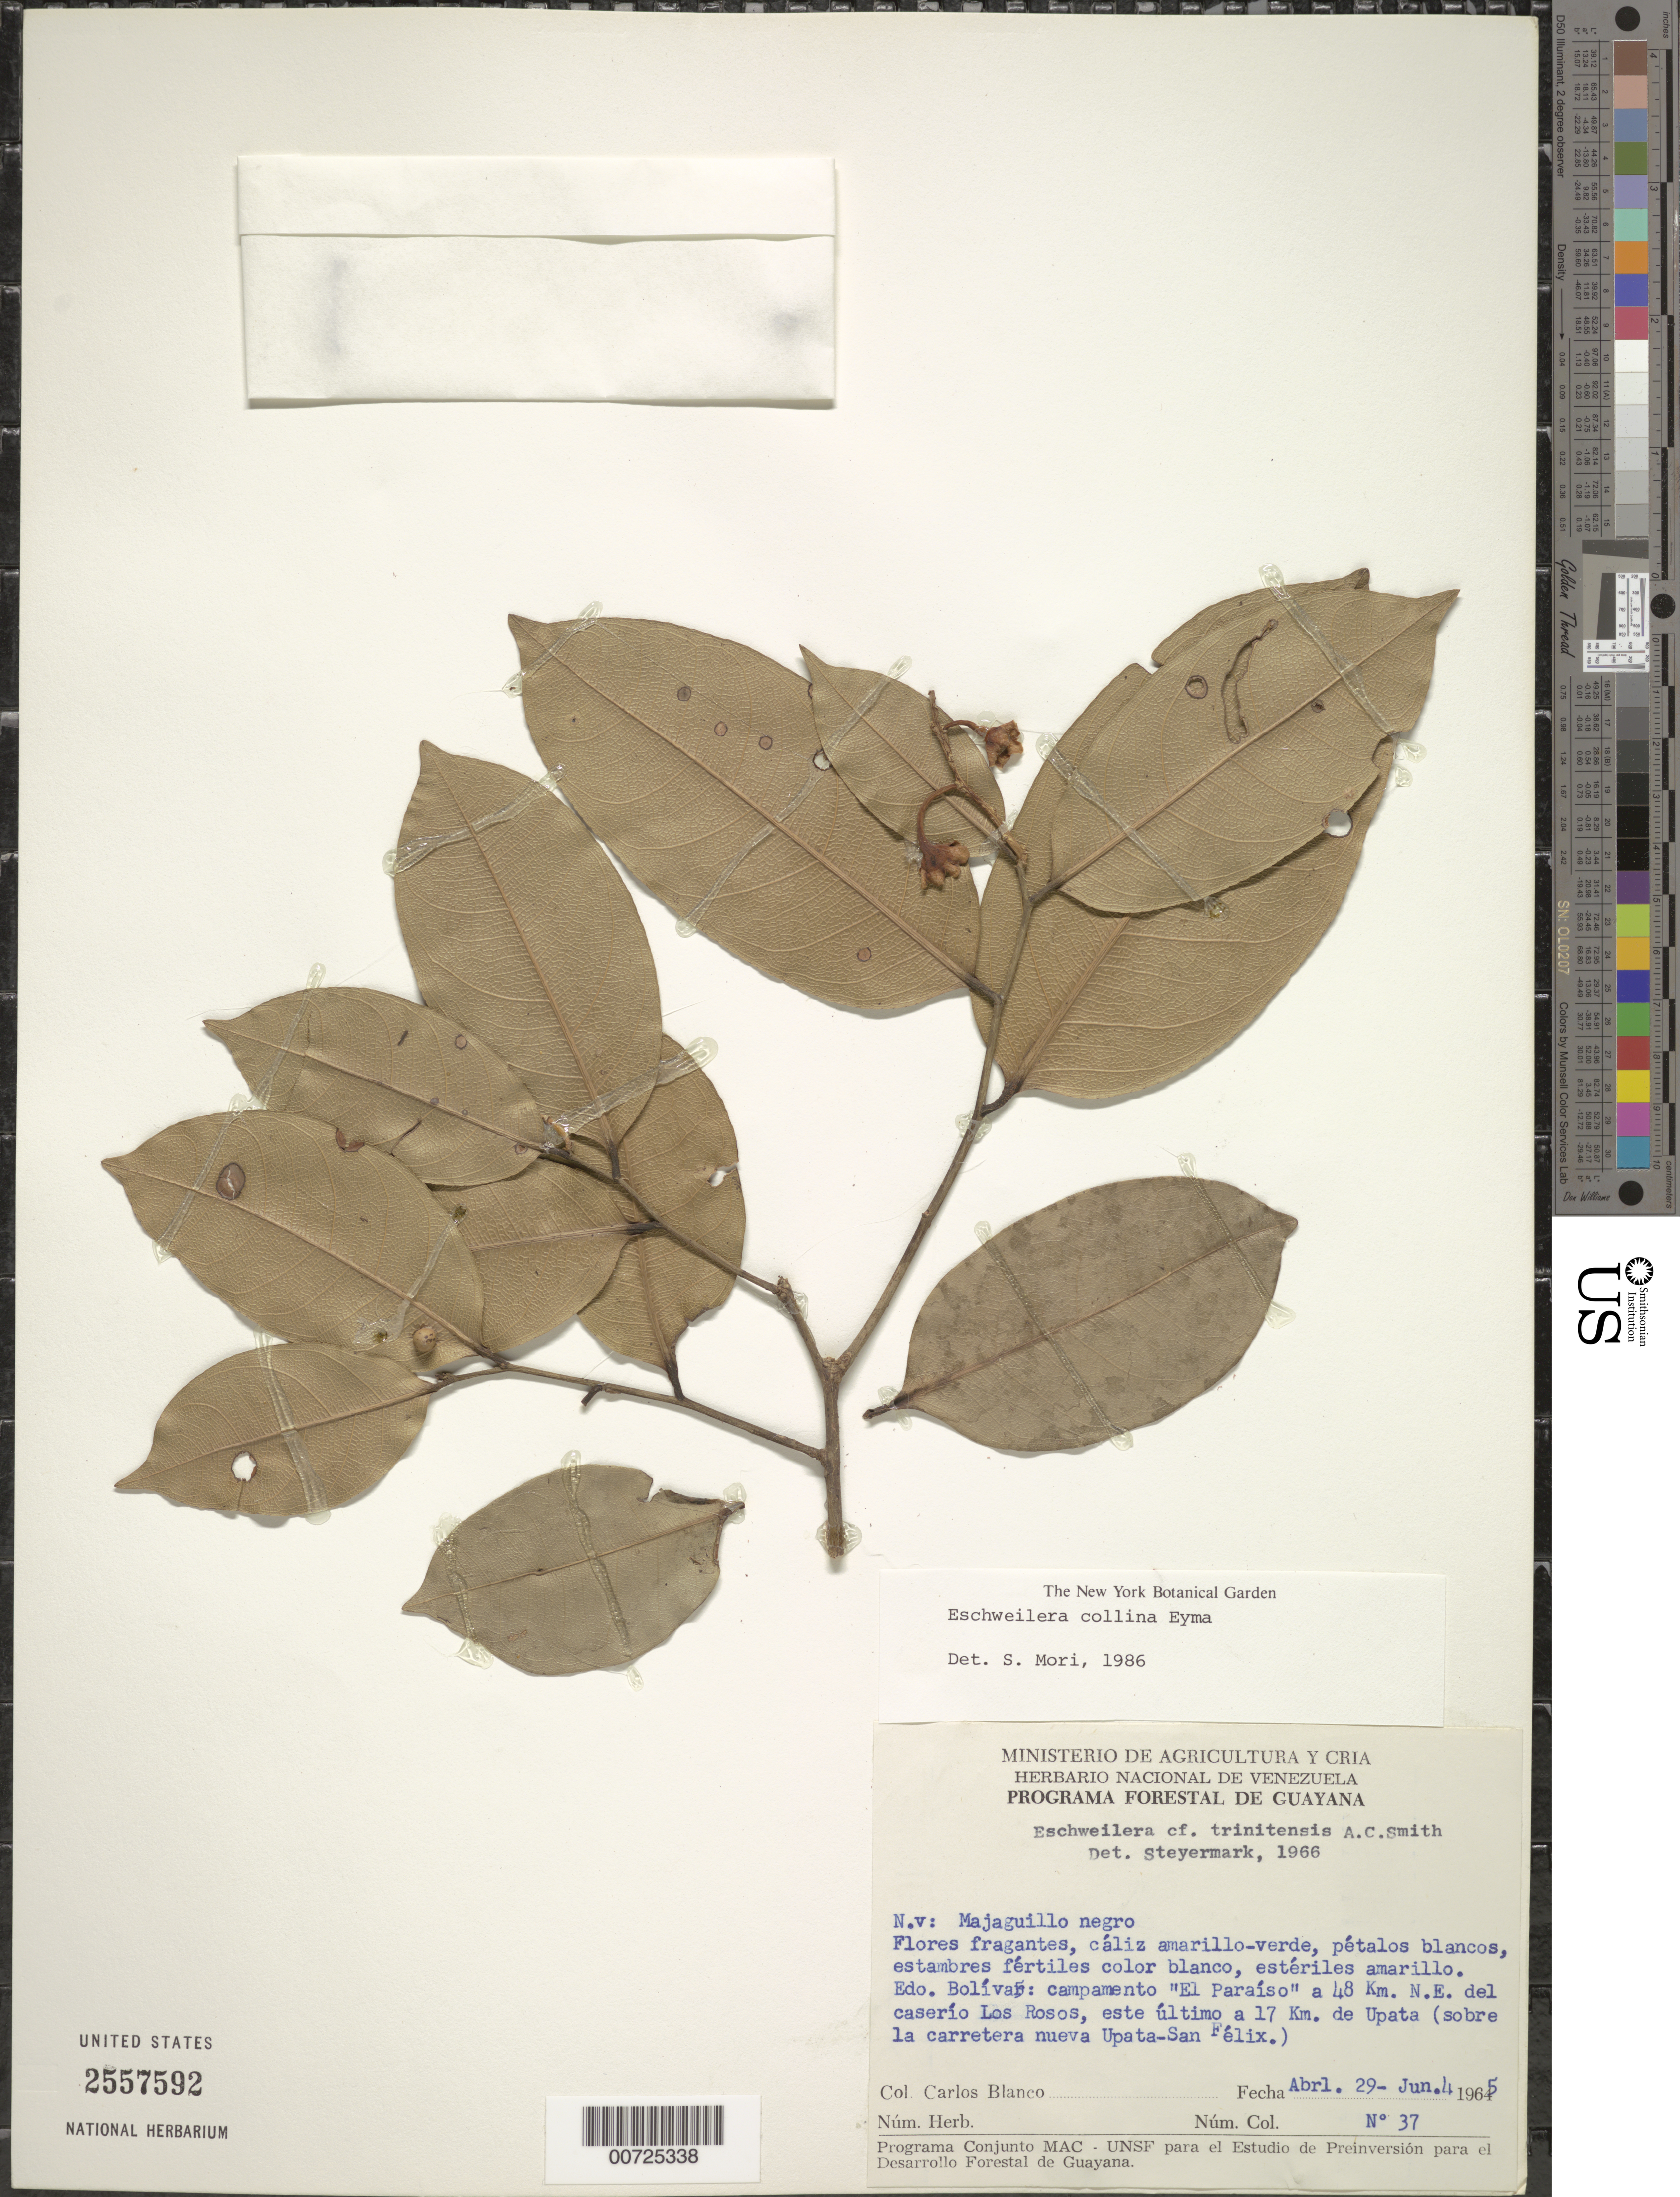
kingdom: Plantae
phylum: Tracheophyta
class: Magnoliopsida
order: Ericales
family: Lecythidaceae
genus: Eschweilera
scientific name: Eschweilera collina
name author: Eyma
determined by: Mori, Scott A.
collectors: C. A. Blanco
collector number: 37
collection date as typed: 29-Apr-65 to 4-Jun-65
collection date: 1965-04-29/1965-06-04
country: Venezuela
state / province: Bolívar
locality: Campamento "El Paraiso" a 48 km NE del caserío Los Rosos, este ultimo aprox. 17 km de Upata (sobre la carretera nueva Upata-San Felix)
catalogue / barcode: US 2557592